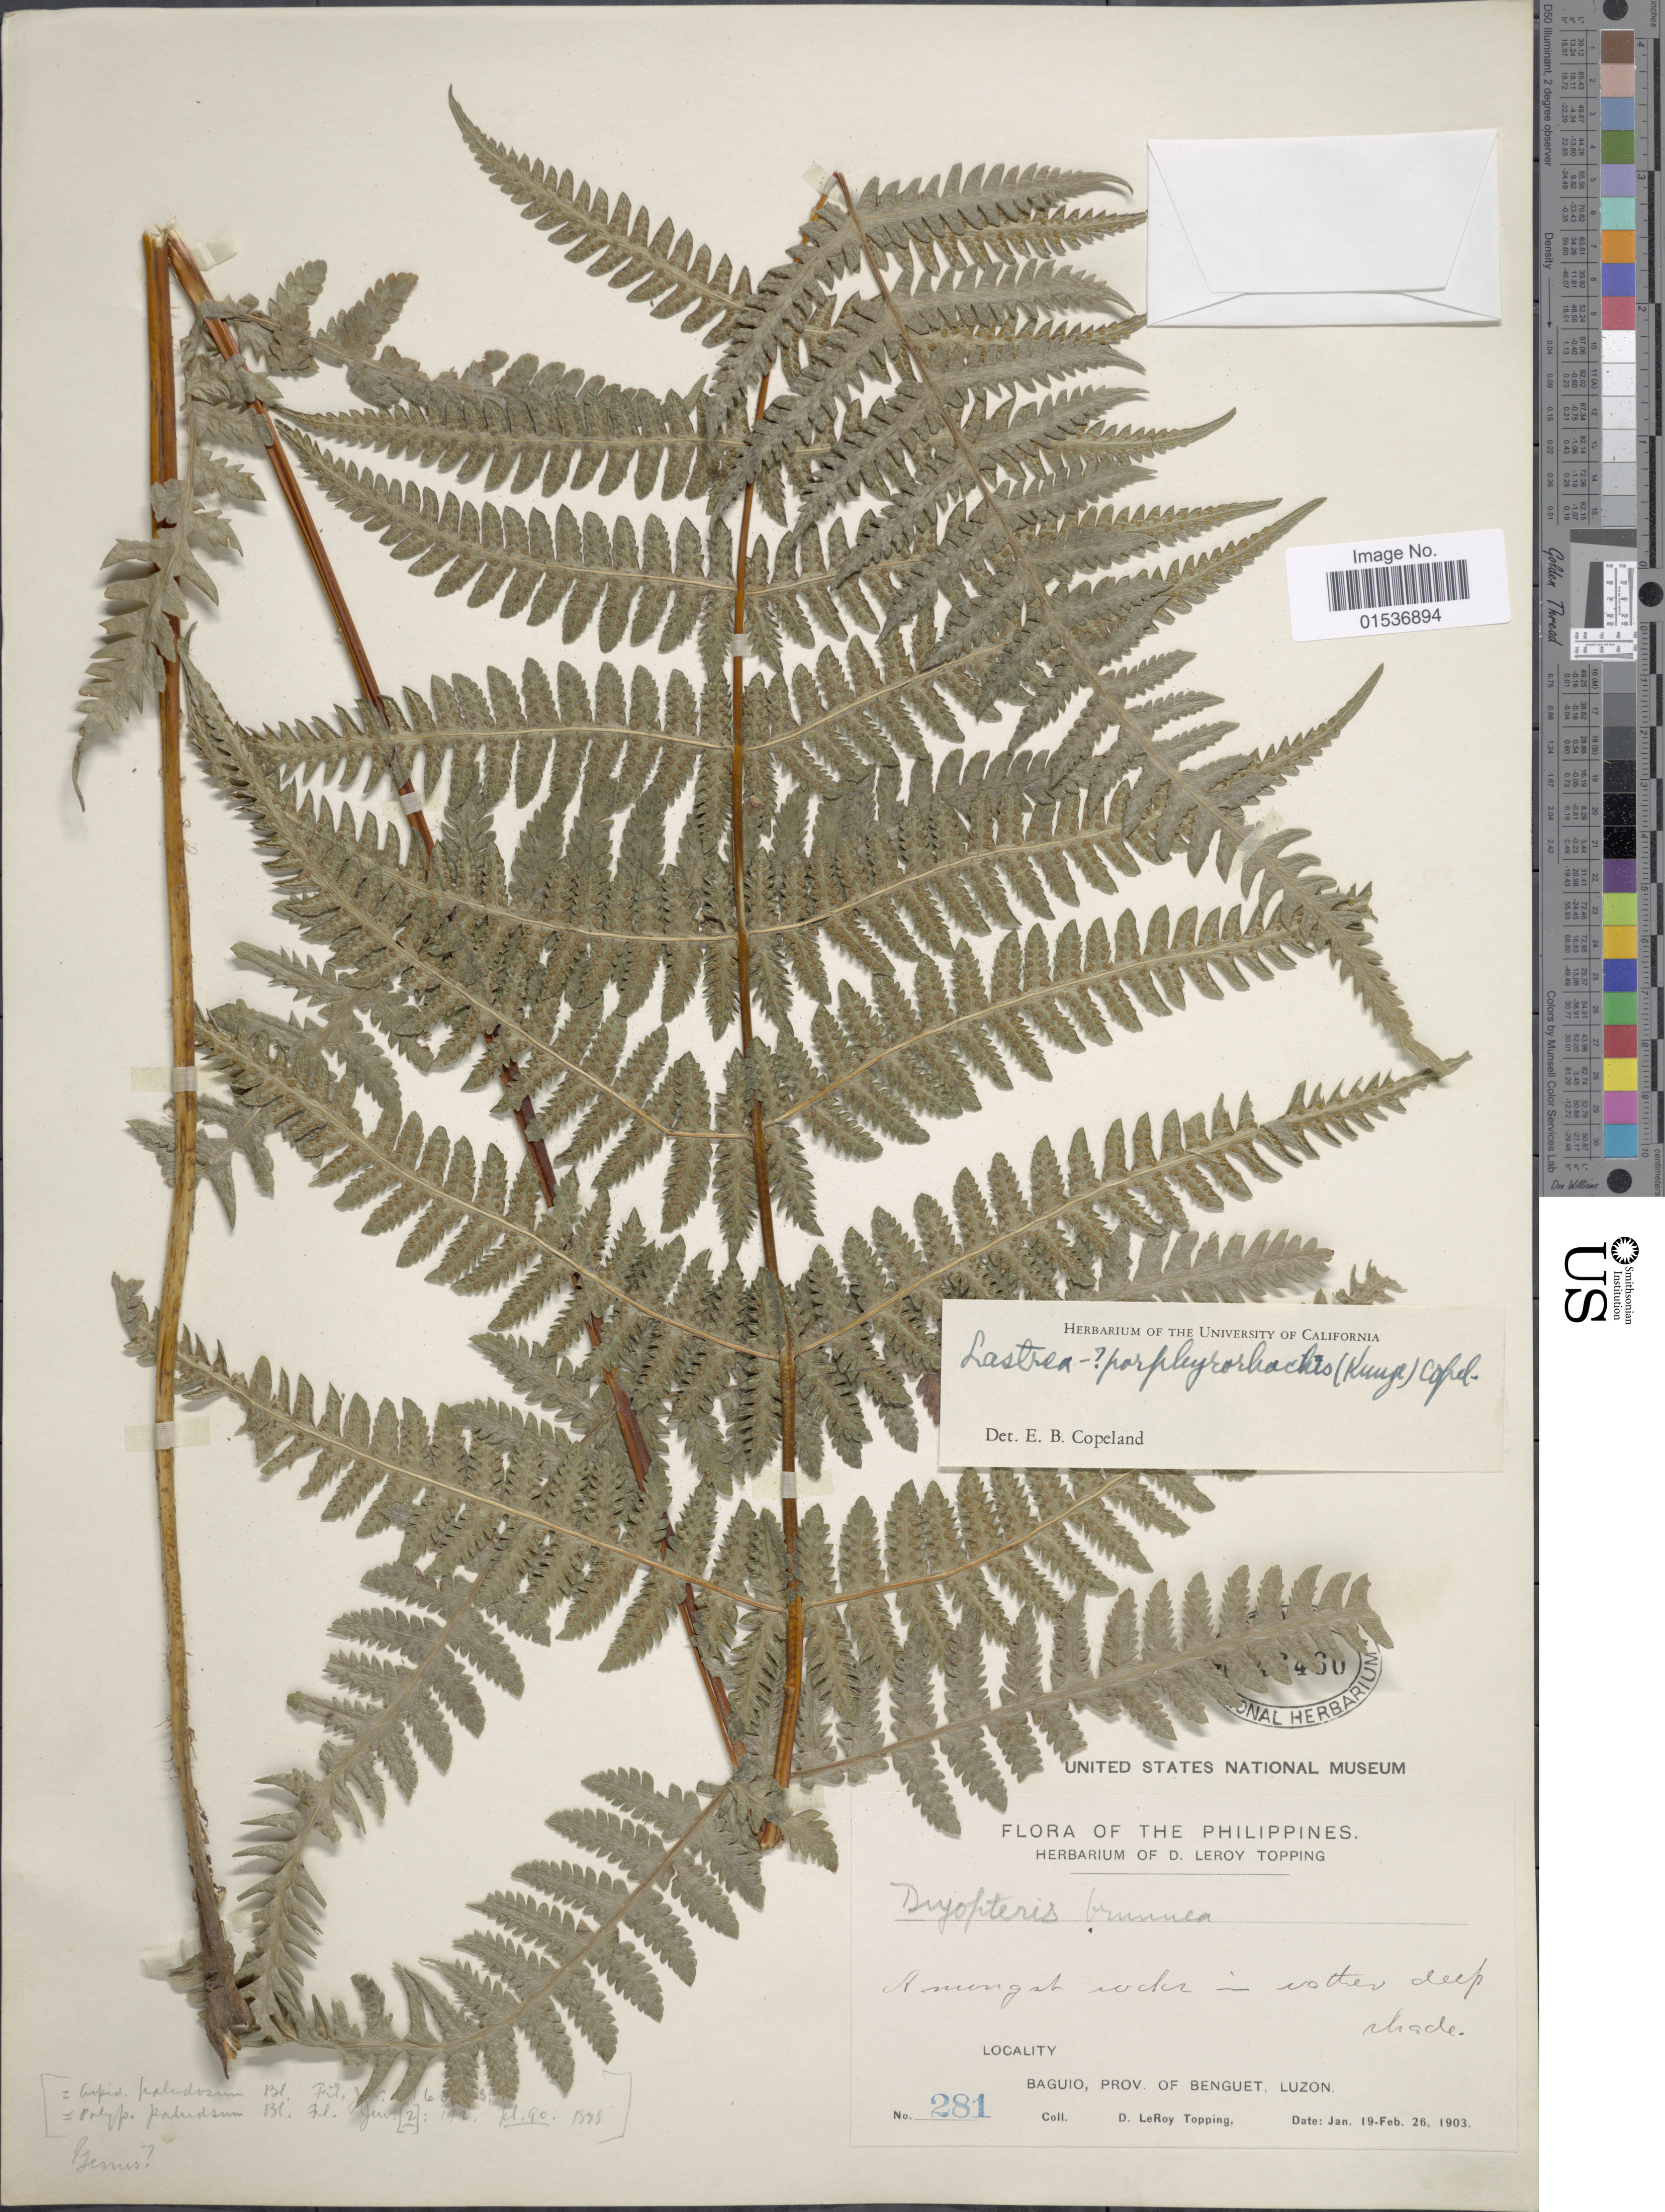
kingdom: Plantae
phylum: Tracheophyta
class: Polypodiopsida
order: Polypodiales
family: Thelypteridaceae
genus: Pseudophegopteris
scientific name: Pseudophegopteris pyrrhorachis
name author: (Kunze) Ching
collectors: D. L. Topping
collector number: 281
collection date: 1903-01-19/1903-02-26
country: Philippines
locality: Philippines, Baguio, Prov. of Benguet, Luzon.